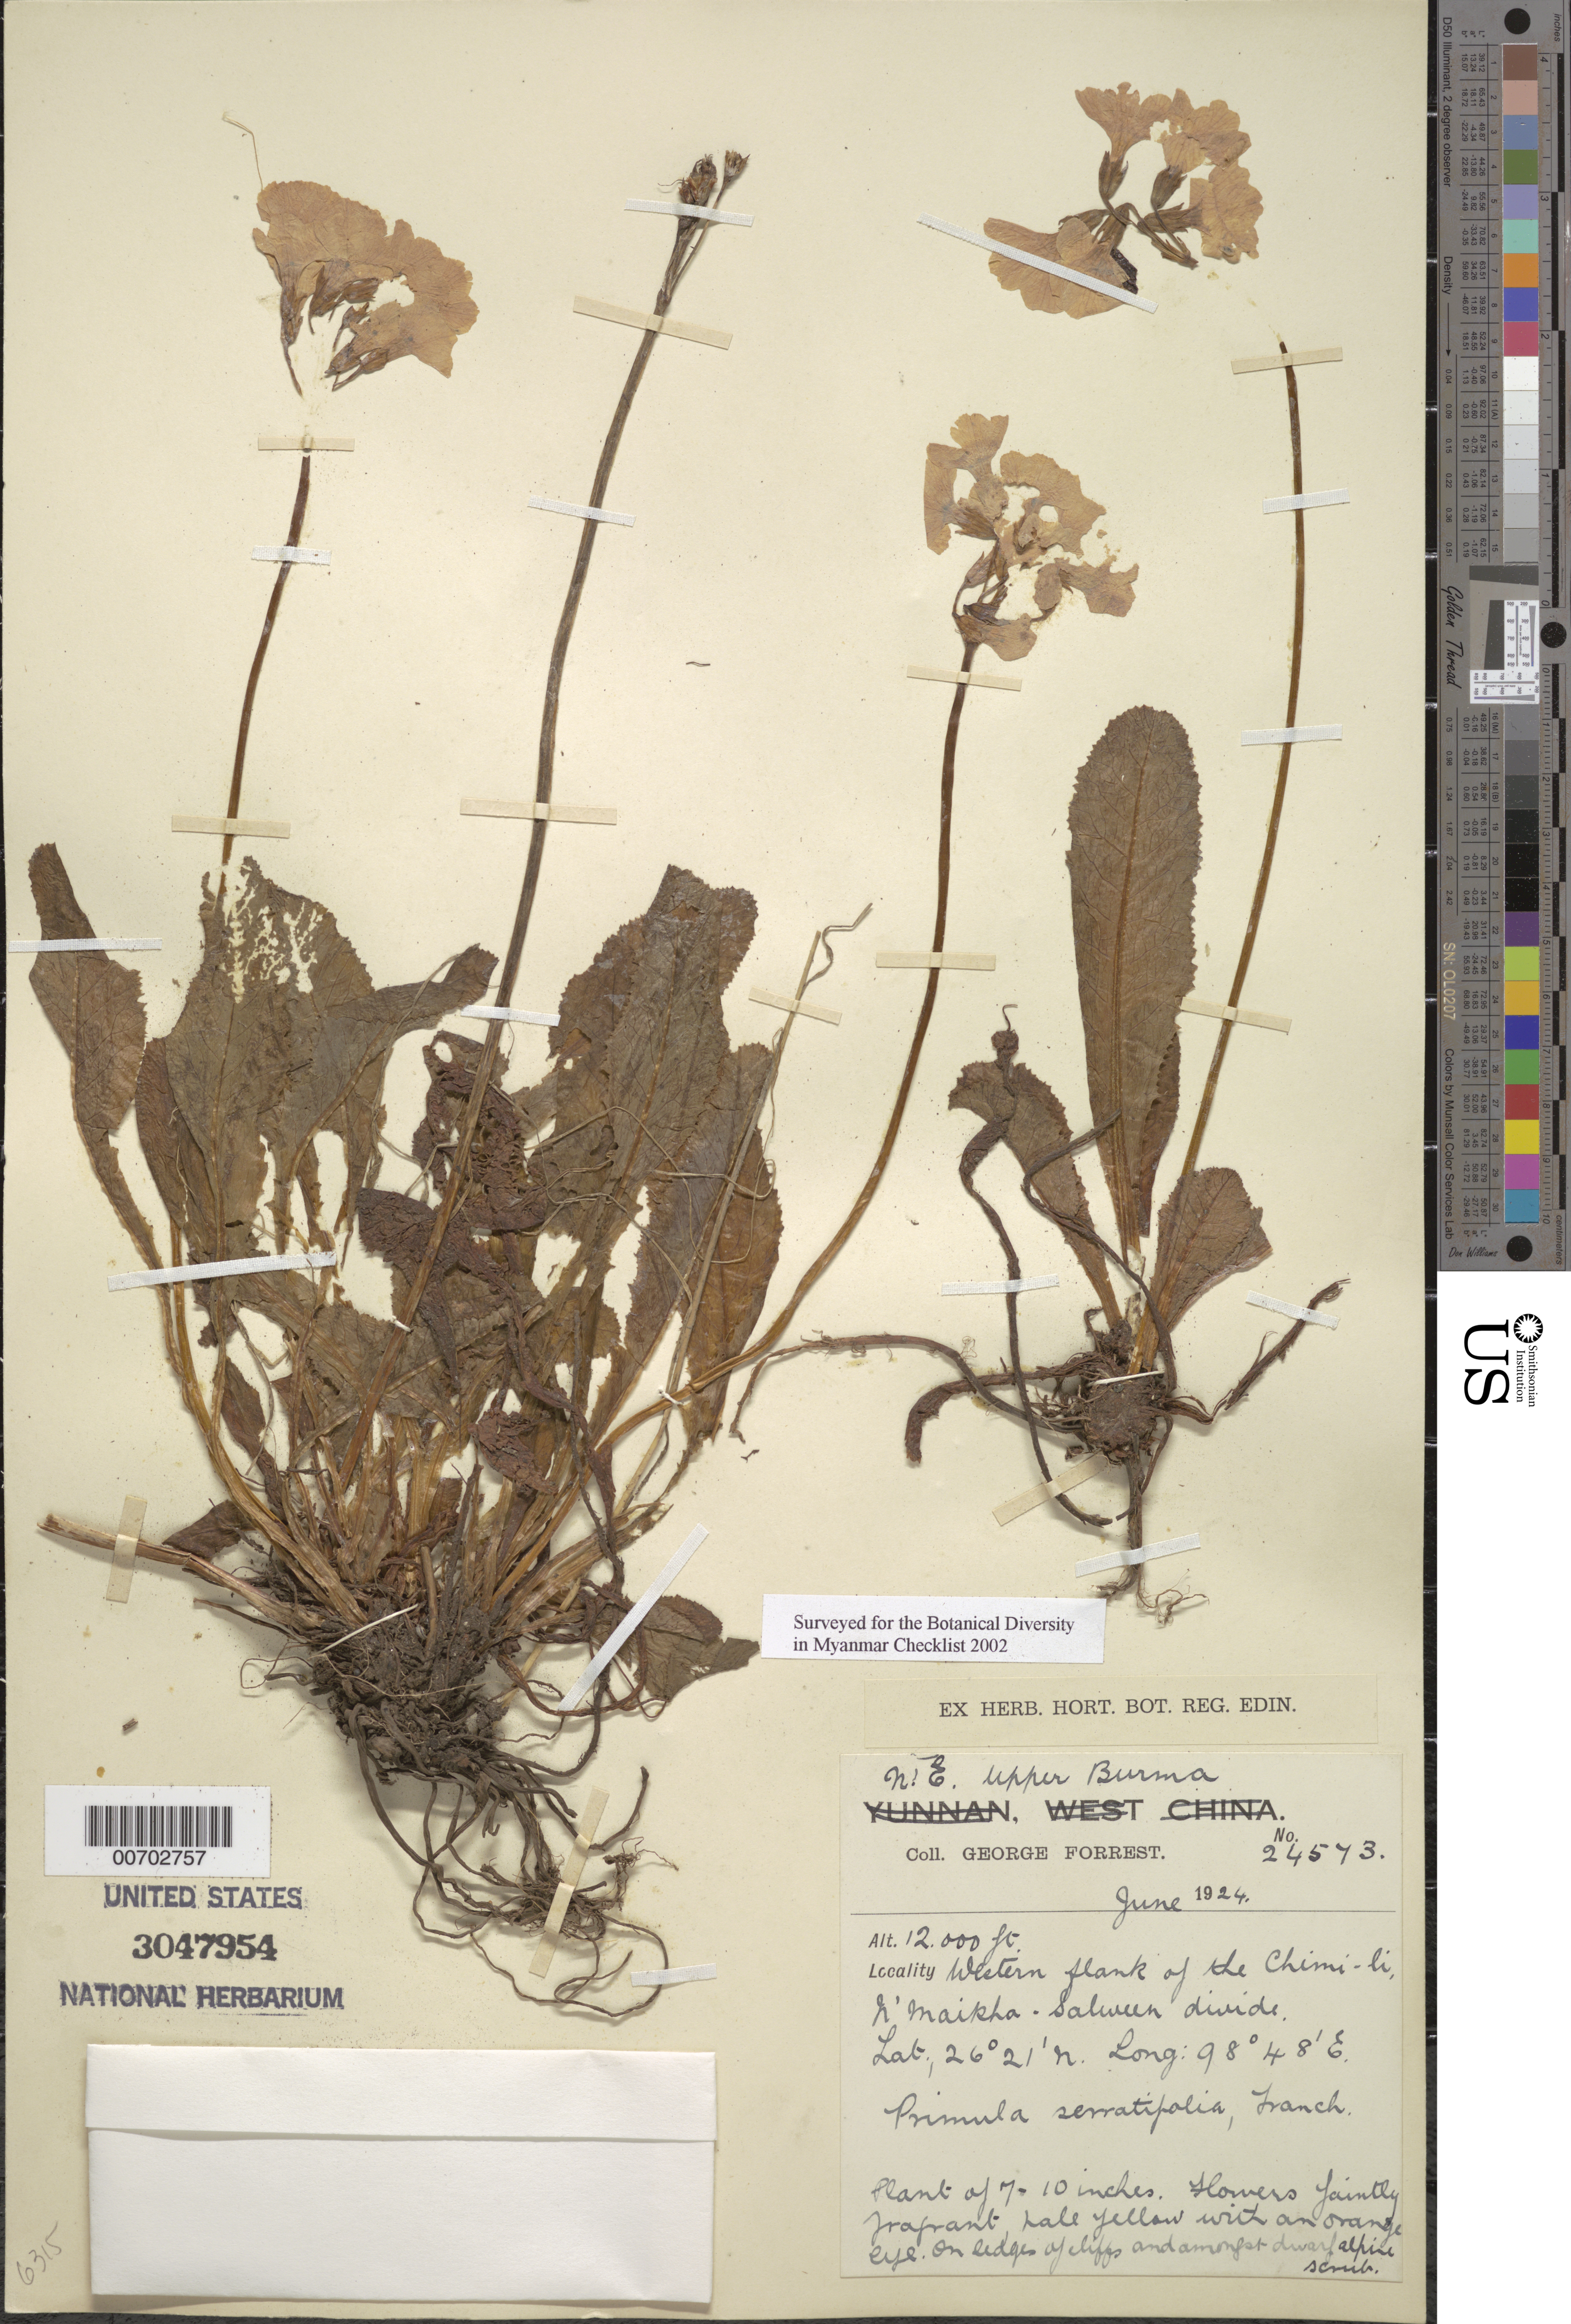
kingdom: Plantae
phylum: Tracheophyta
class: Magnoliopsida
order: Ericales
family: Primulaceae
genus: Primula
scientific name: Primula serratifolia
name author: Franch.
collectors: G. Forrest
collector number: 24573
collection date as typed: Jun 1924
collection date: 1924-06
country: Myanmar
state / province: Kachin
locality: N'Maikha-Salwin Divide, W flank, Chimi-li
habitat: On ledges of cliffs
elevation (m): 3658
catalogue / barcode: US 3047954